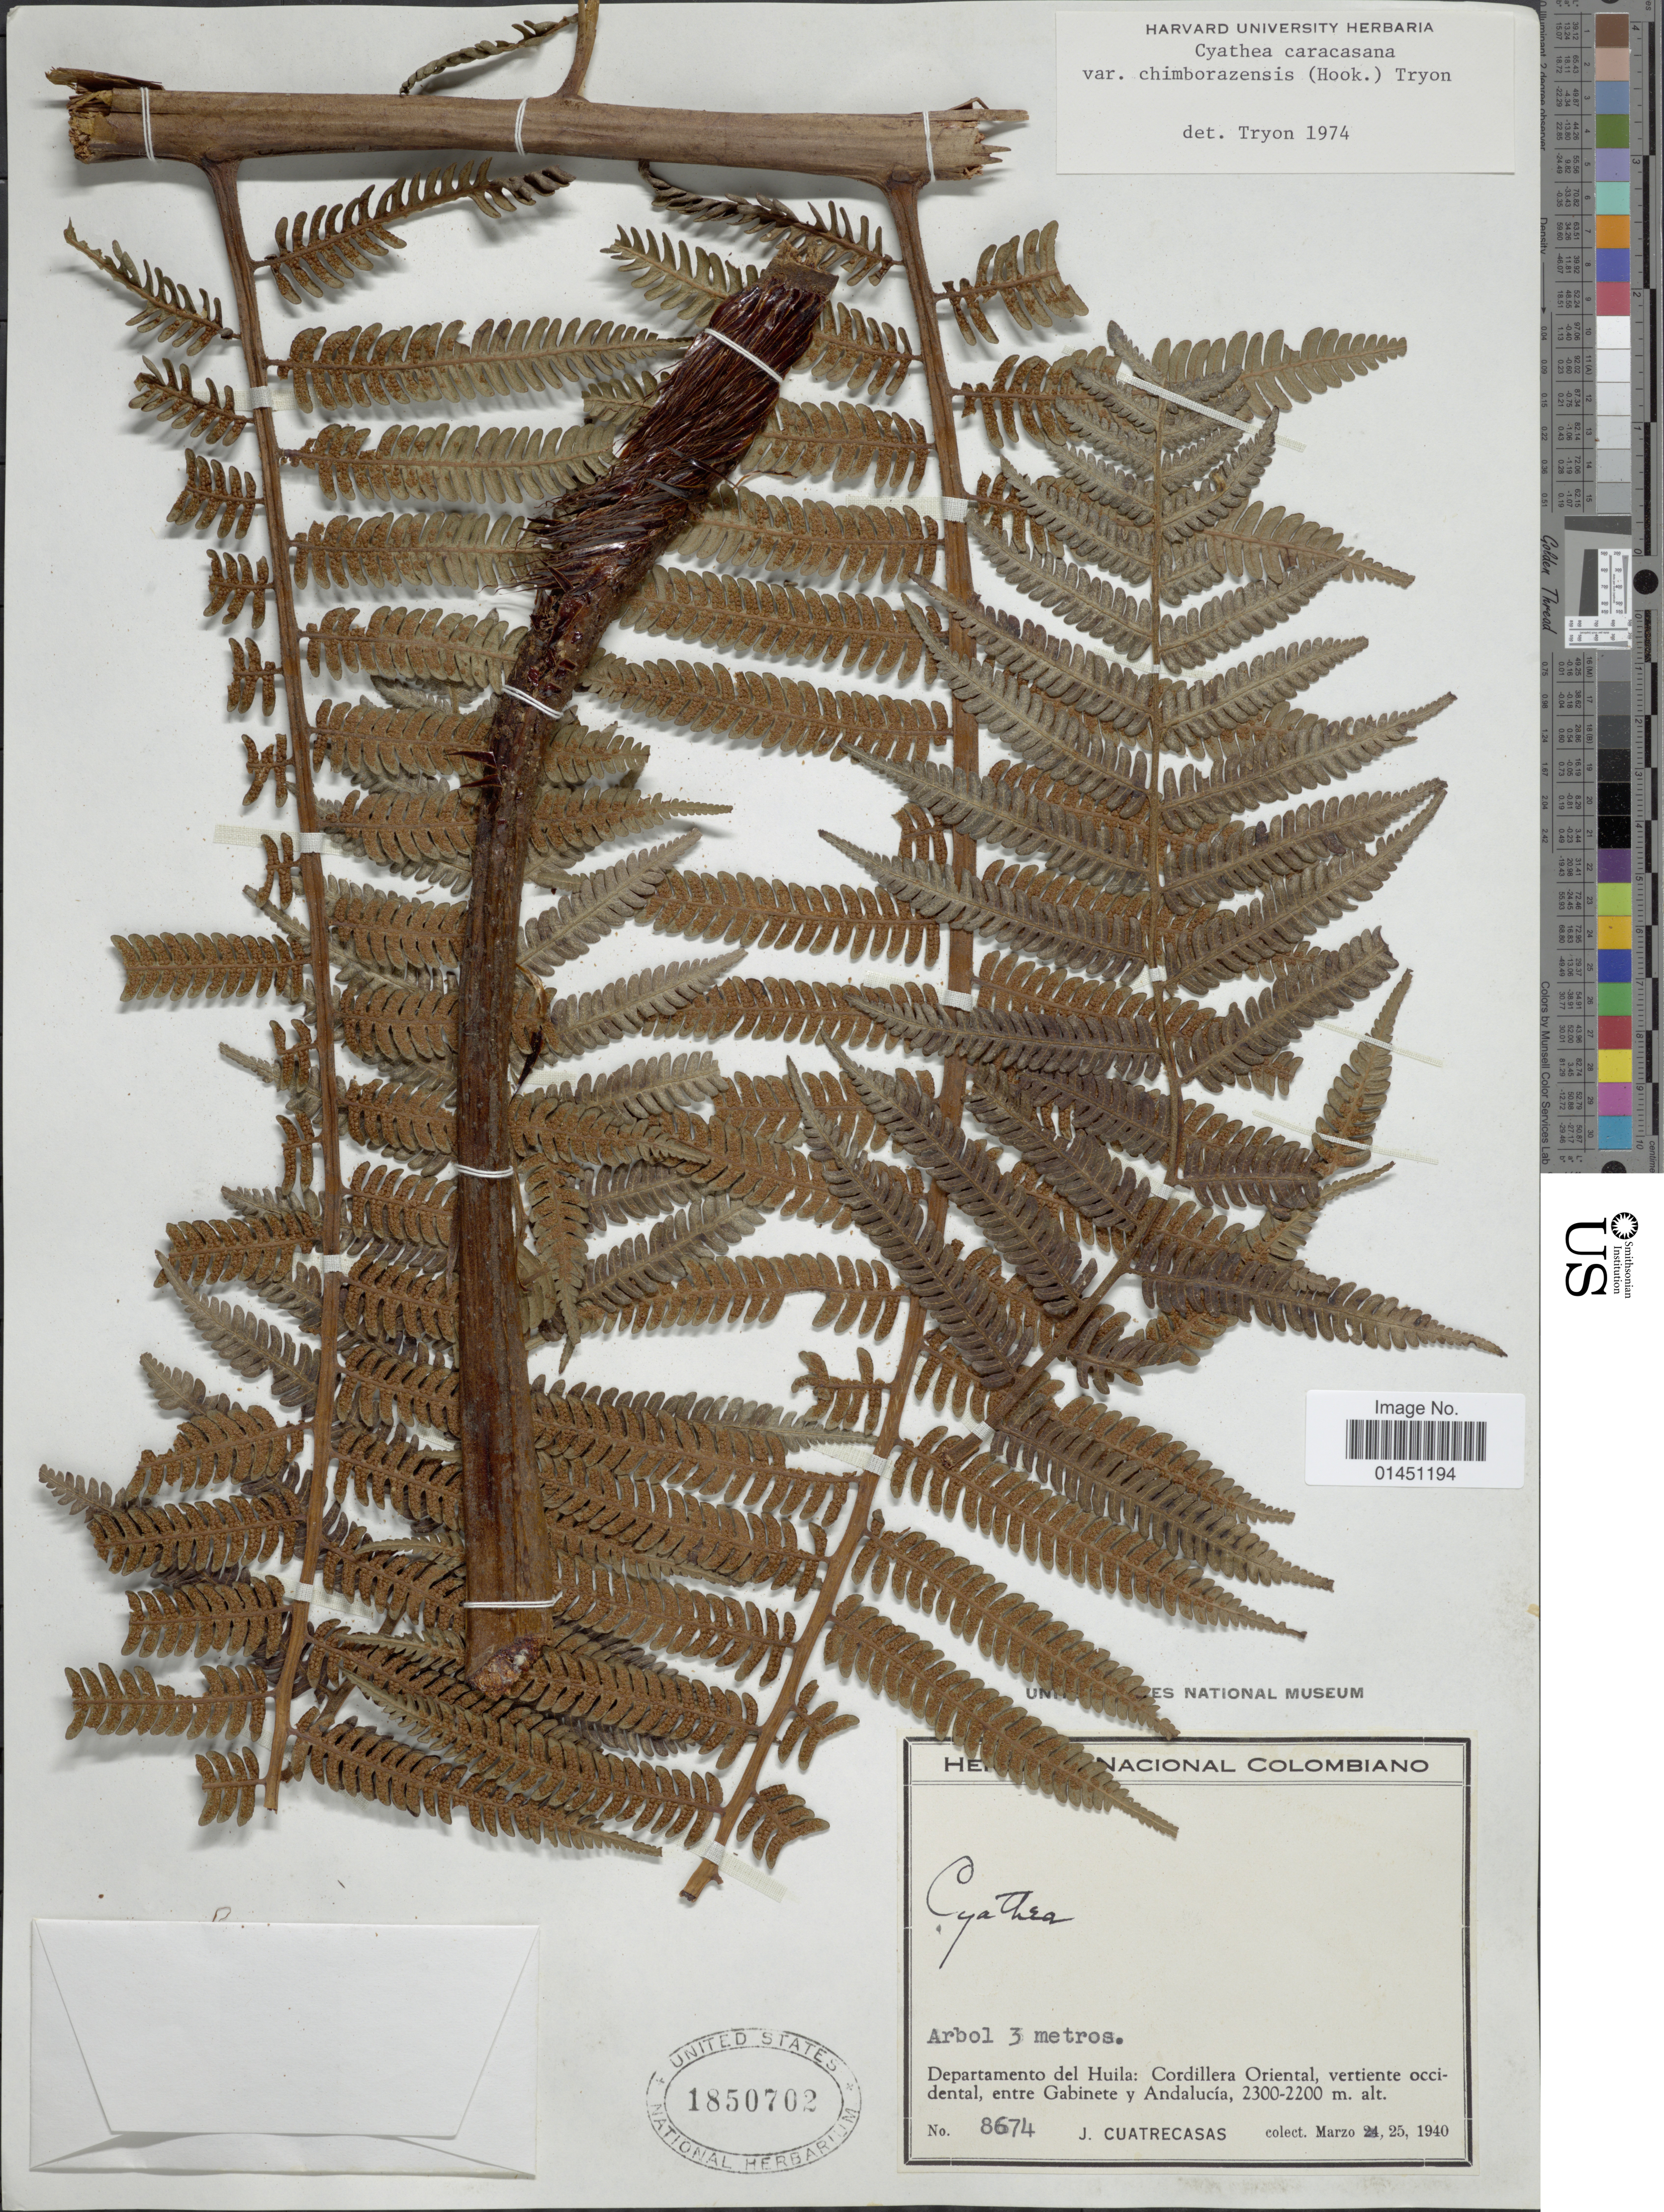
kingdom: Plantae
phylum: Tracheophyta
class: Polypodiopsida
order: Cyatheales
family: Cyatheaceae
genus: Cyathea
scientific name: Cyathea caracasana var. chimborazensis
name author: (Hook.) R.M. Tryon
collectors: J. Cuatrecasas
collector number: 8674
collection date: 1940-03-25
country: Colombia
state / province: Huila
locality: Cordillera Oriental, vertiente occidental, entre Gabinete y Andalucia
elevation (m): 2200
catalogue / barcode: US 1850702